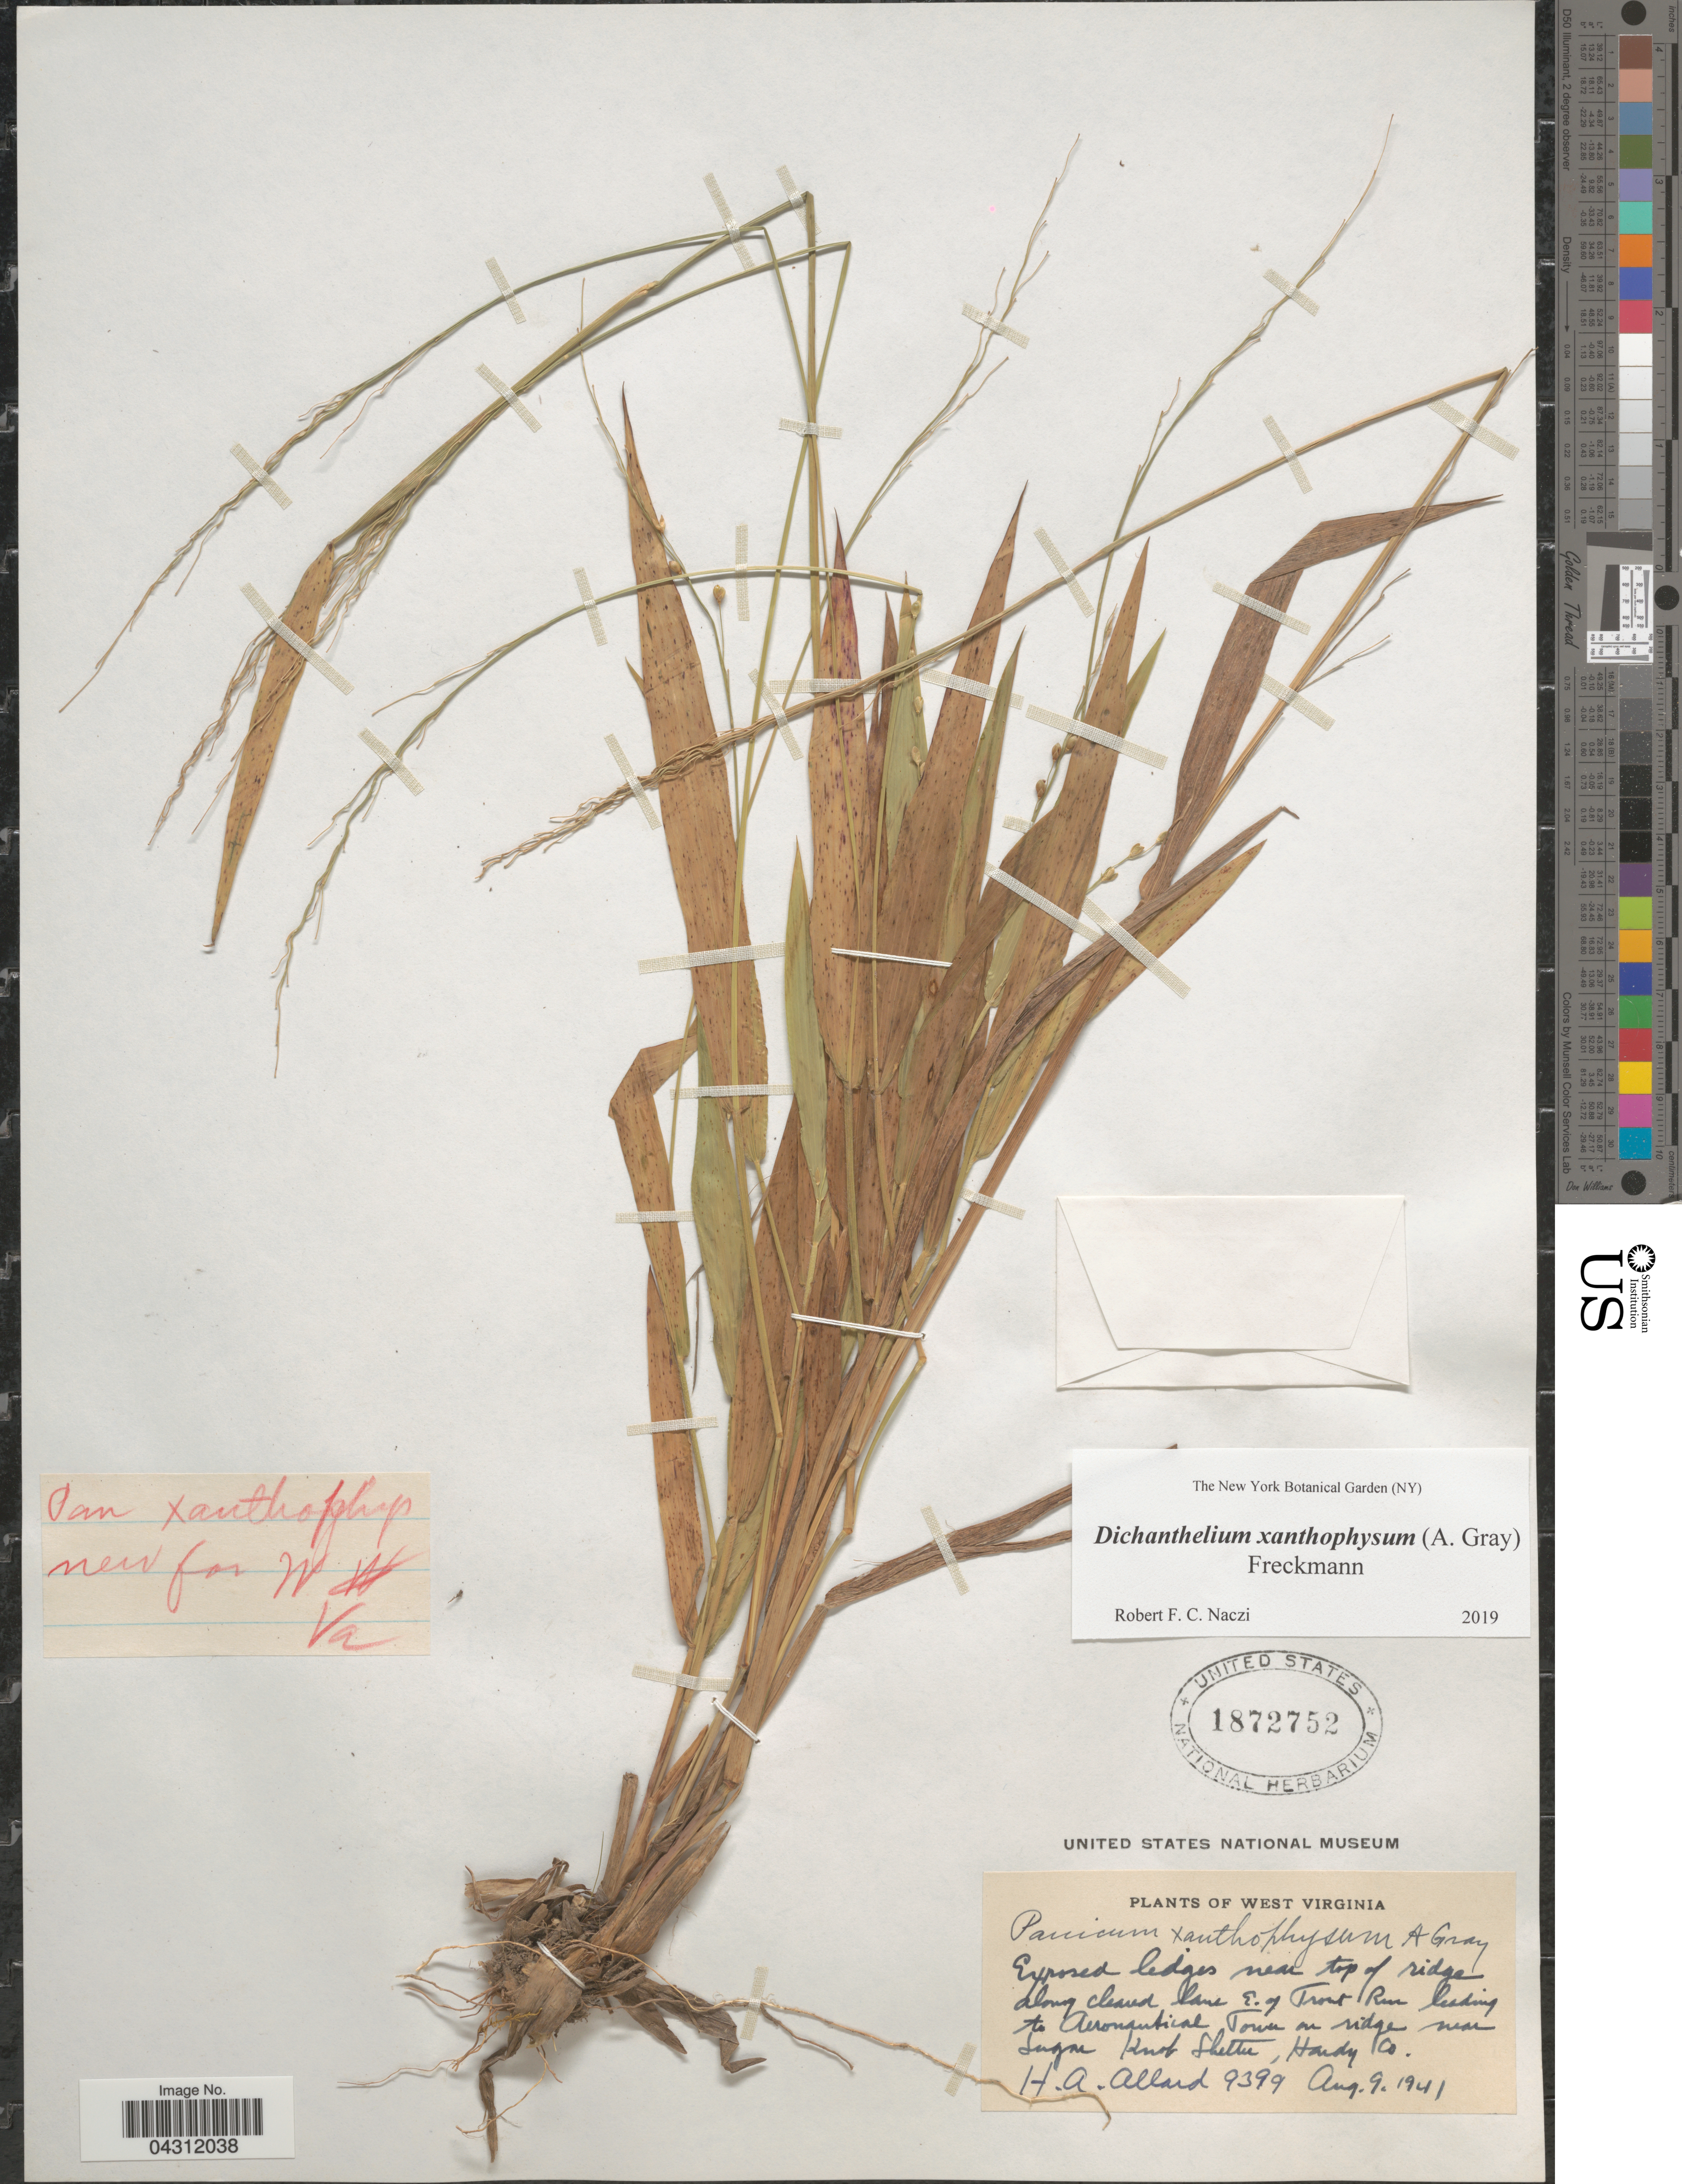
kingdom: Plantae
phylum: Tracheophyta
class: Liliopsida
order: Poales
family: Poaceae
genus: Dichanthelium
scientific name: Dichanthelium xanthophysum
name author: (A. Gray) Freckmann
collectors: H. A. Allard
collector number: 9399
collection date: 1941-08-09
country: United States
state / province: West Virginia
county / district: Hardy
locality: Exposed ledges near top of ridge along cleared lane E. of Trout Riv leading to Aeronautical Tower on ridge near Lugon Knob Shelter, Hardy Co.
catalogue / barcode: US 1872752